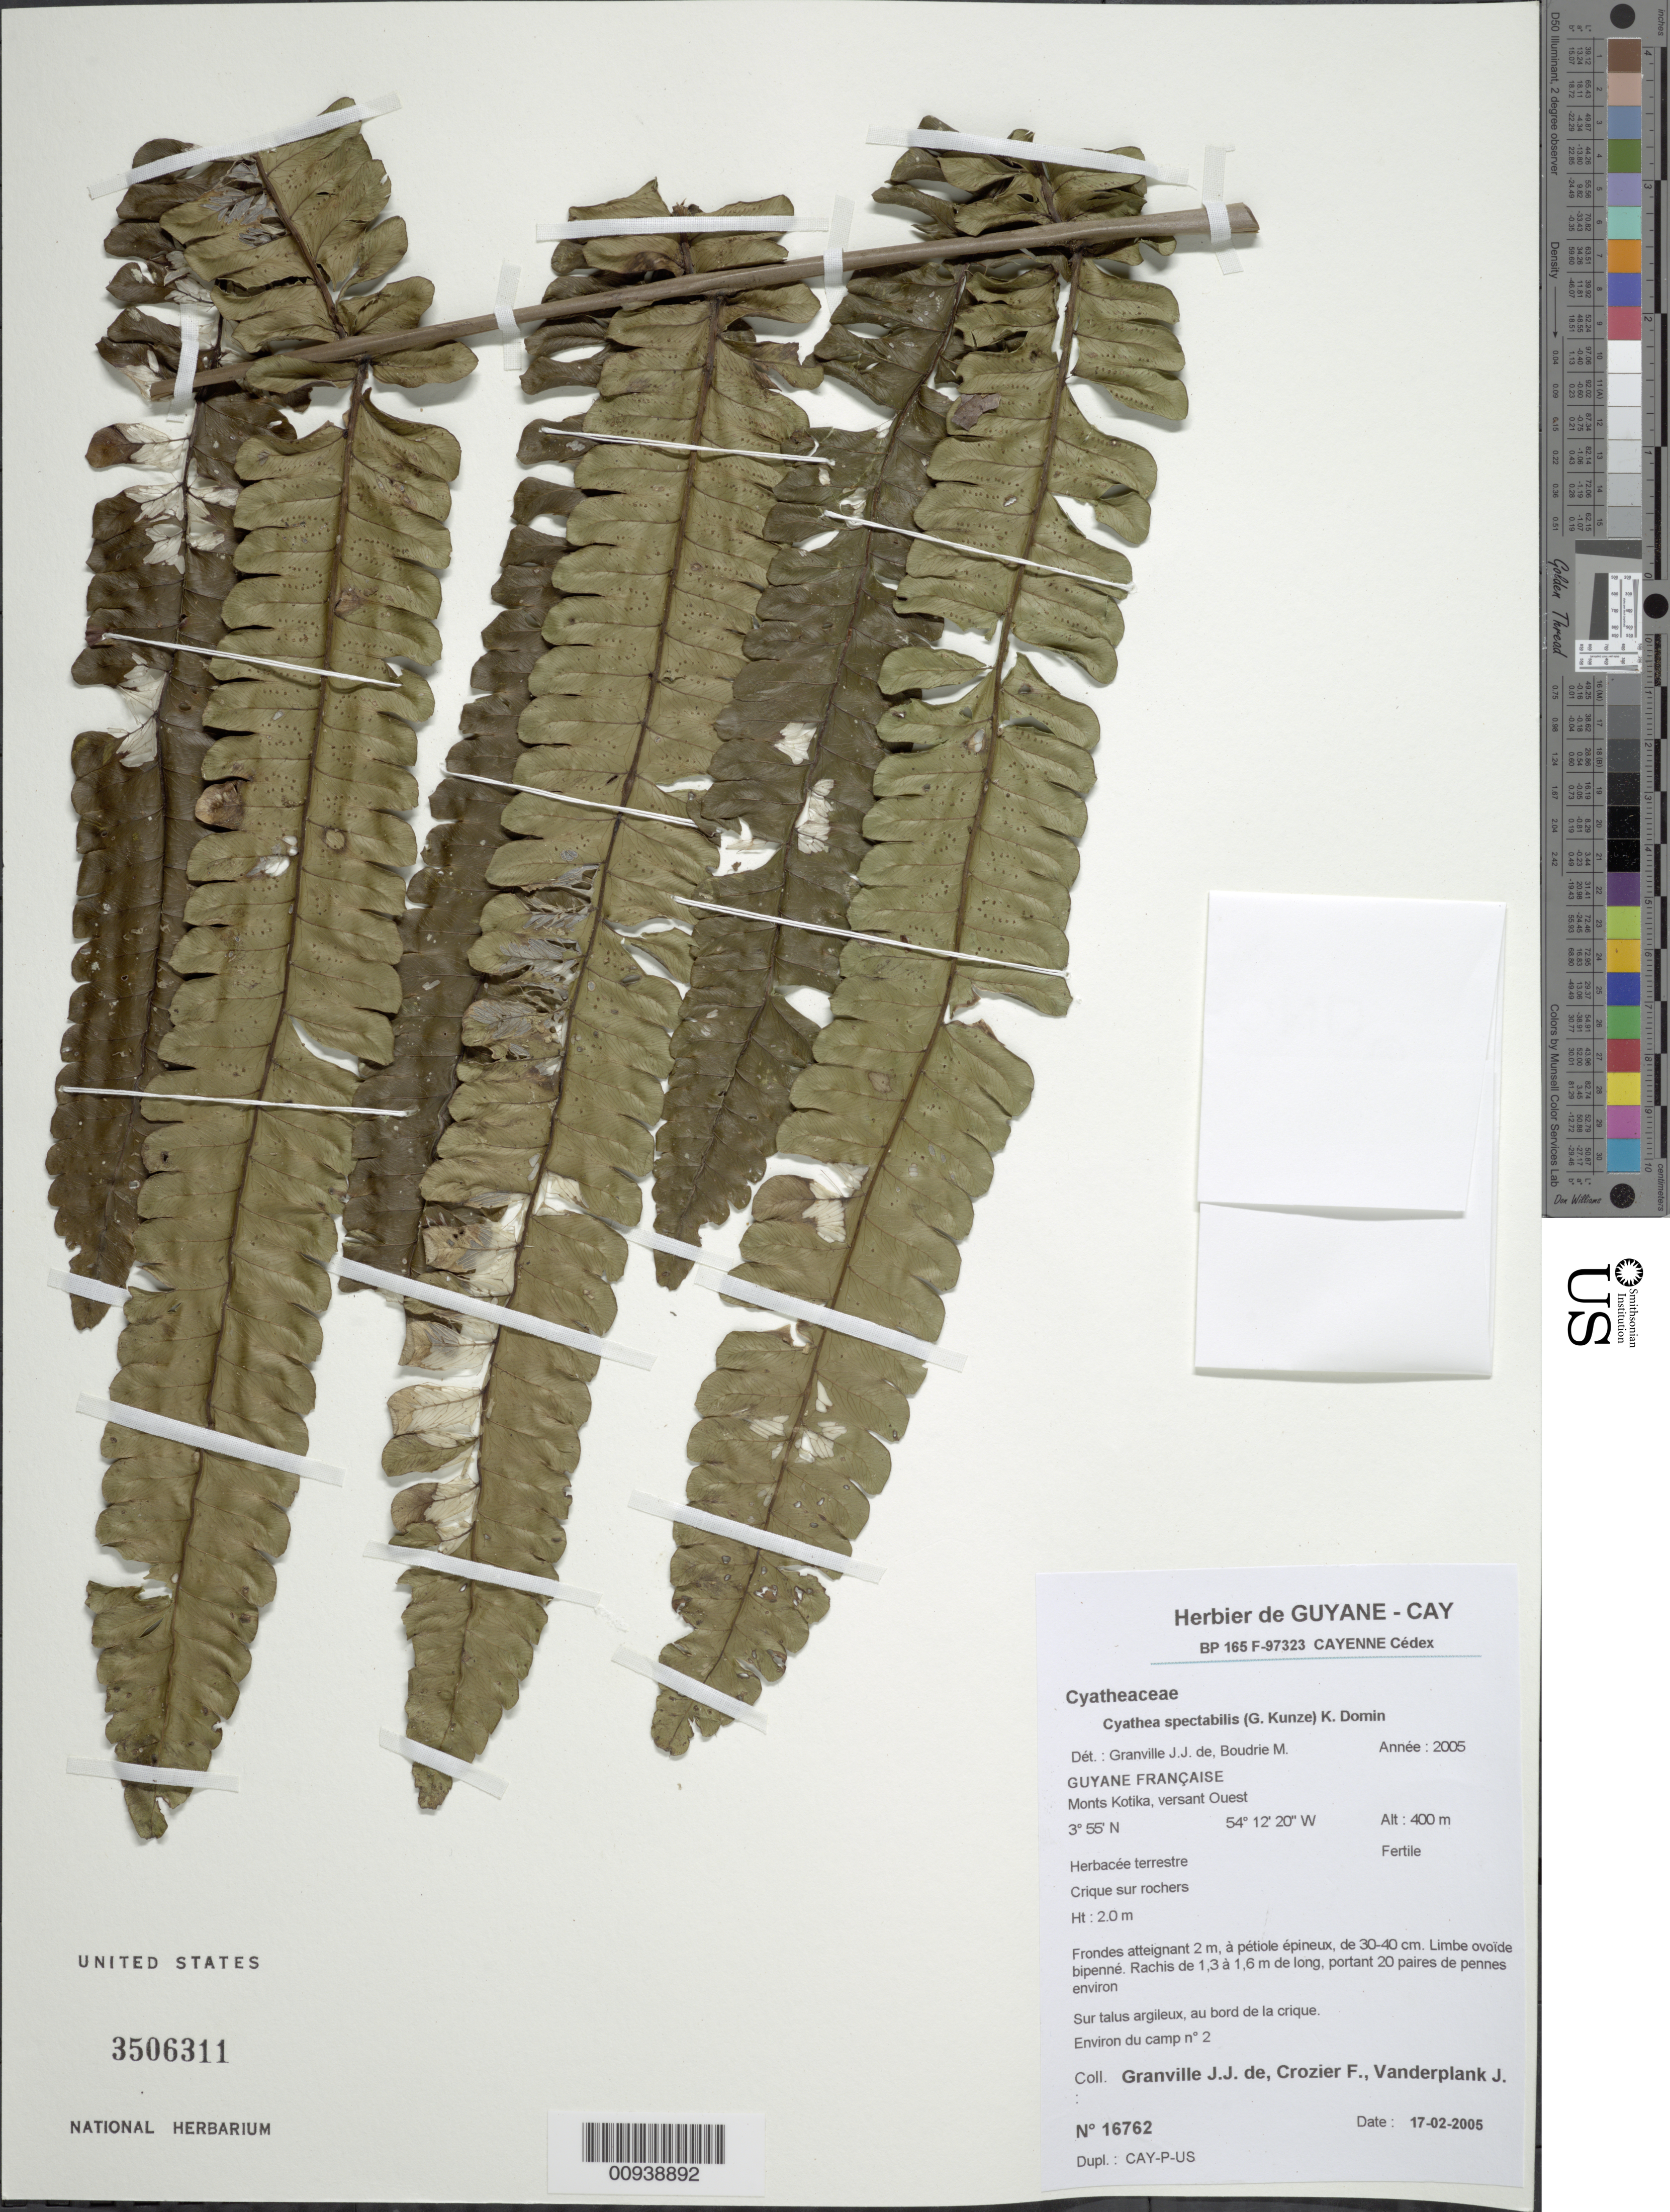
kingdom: Plantae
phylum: Tracheophyta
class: Polypodiopsida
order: Cyatheales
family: Cyatheaceae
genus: Cyathea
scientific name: Cyathea spectabilis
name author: (Kunze) Domin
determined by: Granville, J. J.; Boudrie, M.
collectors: J.-J. de Granville, F. Crozier & J. Vanderplank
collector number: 16762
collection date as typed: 17-Feb-05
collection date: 2005-02-17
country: French Guiana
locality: Monts Kotika, versant Ouest, environ du camp 2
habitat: Crique sur rochers; sur talus argileux, au bord dela crique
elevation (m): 400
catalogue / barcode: US 3506311